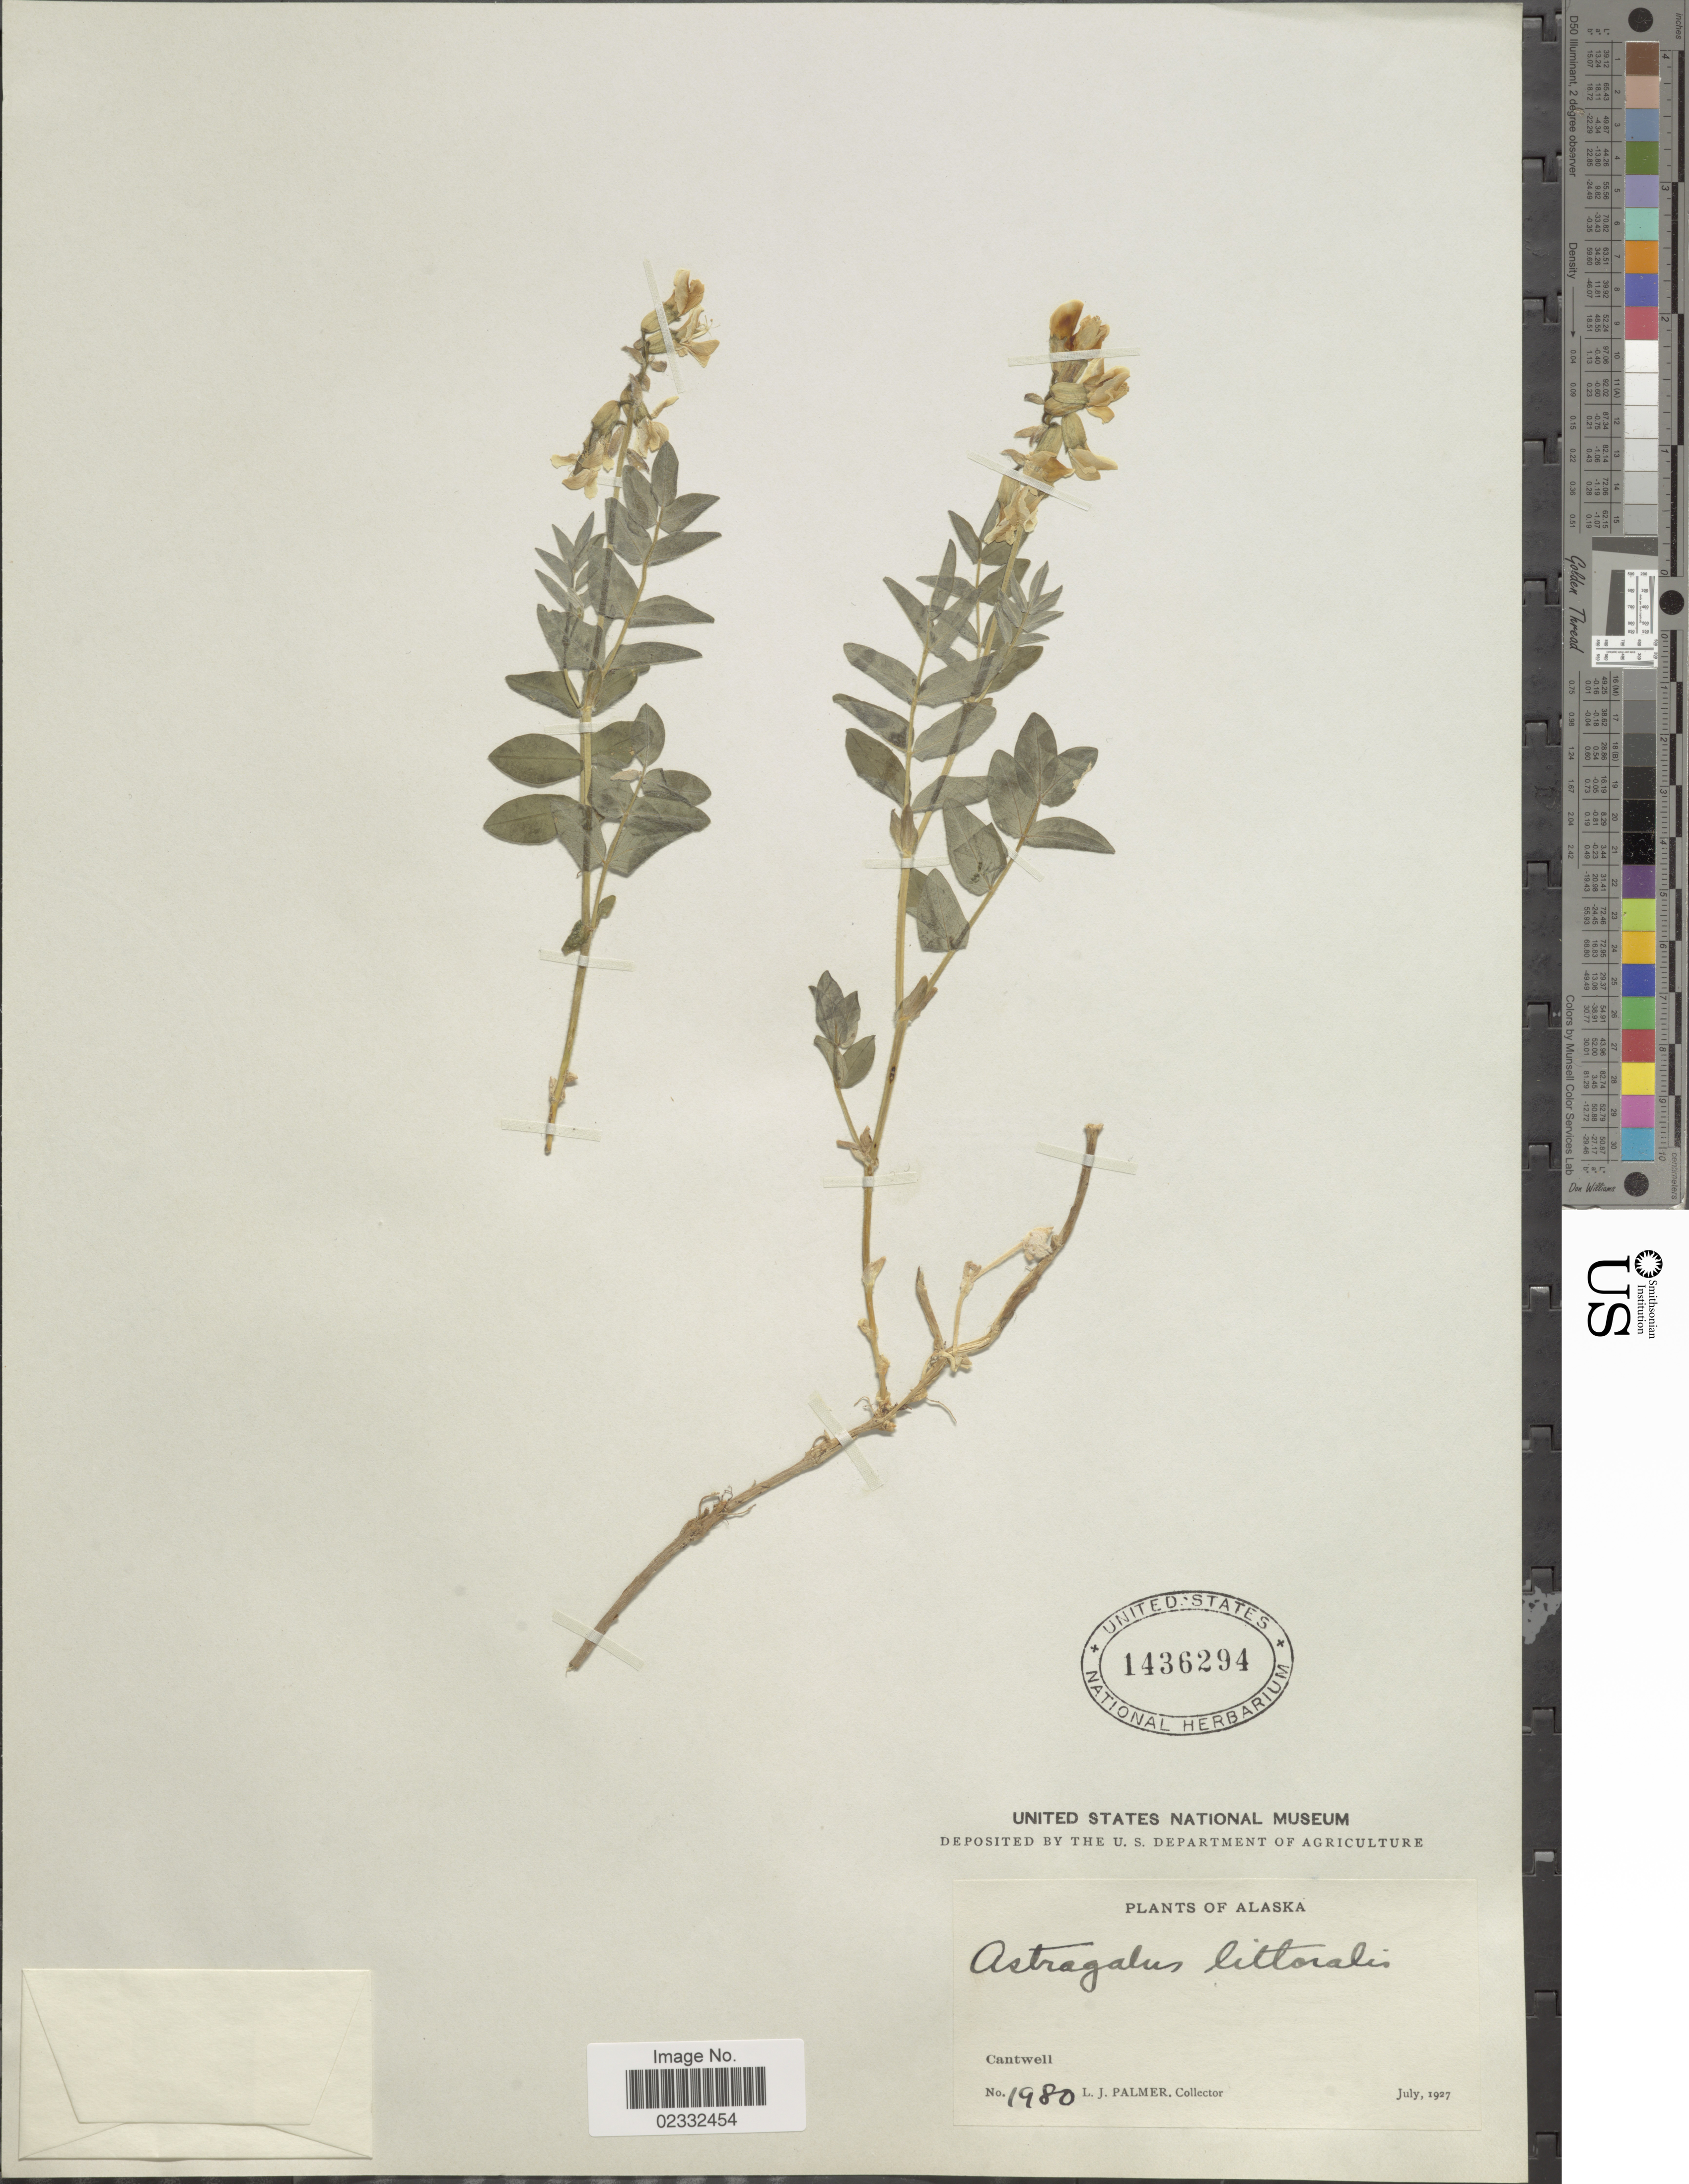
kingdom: Plantae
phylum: Tracheophyta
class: Magnoliopsida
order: Fabales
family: Fabaceae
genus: Astragalus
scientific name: Astragalus littoralis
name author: (Hook.) Coville & Standl. ex Mertie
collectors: L. J. Palmer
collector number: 1980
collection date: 1927-07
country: United States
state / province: Alaska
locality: Alaska, Cantwell.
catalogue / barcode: US 1436294